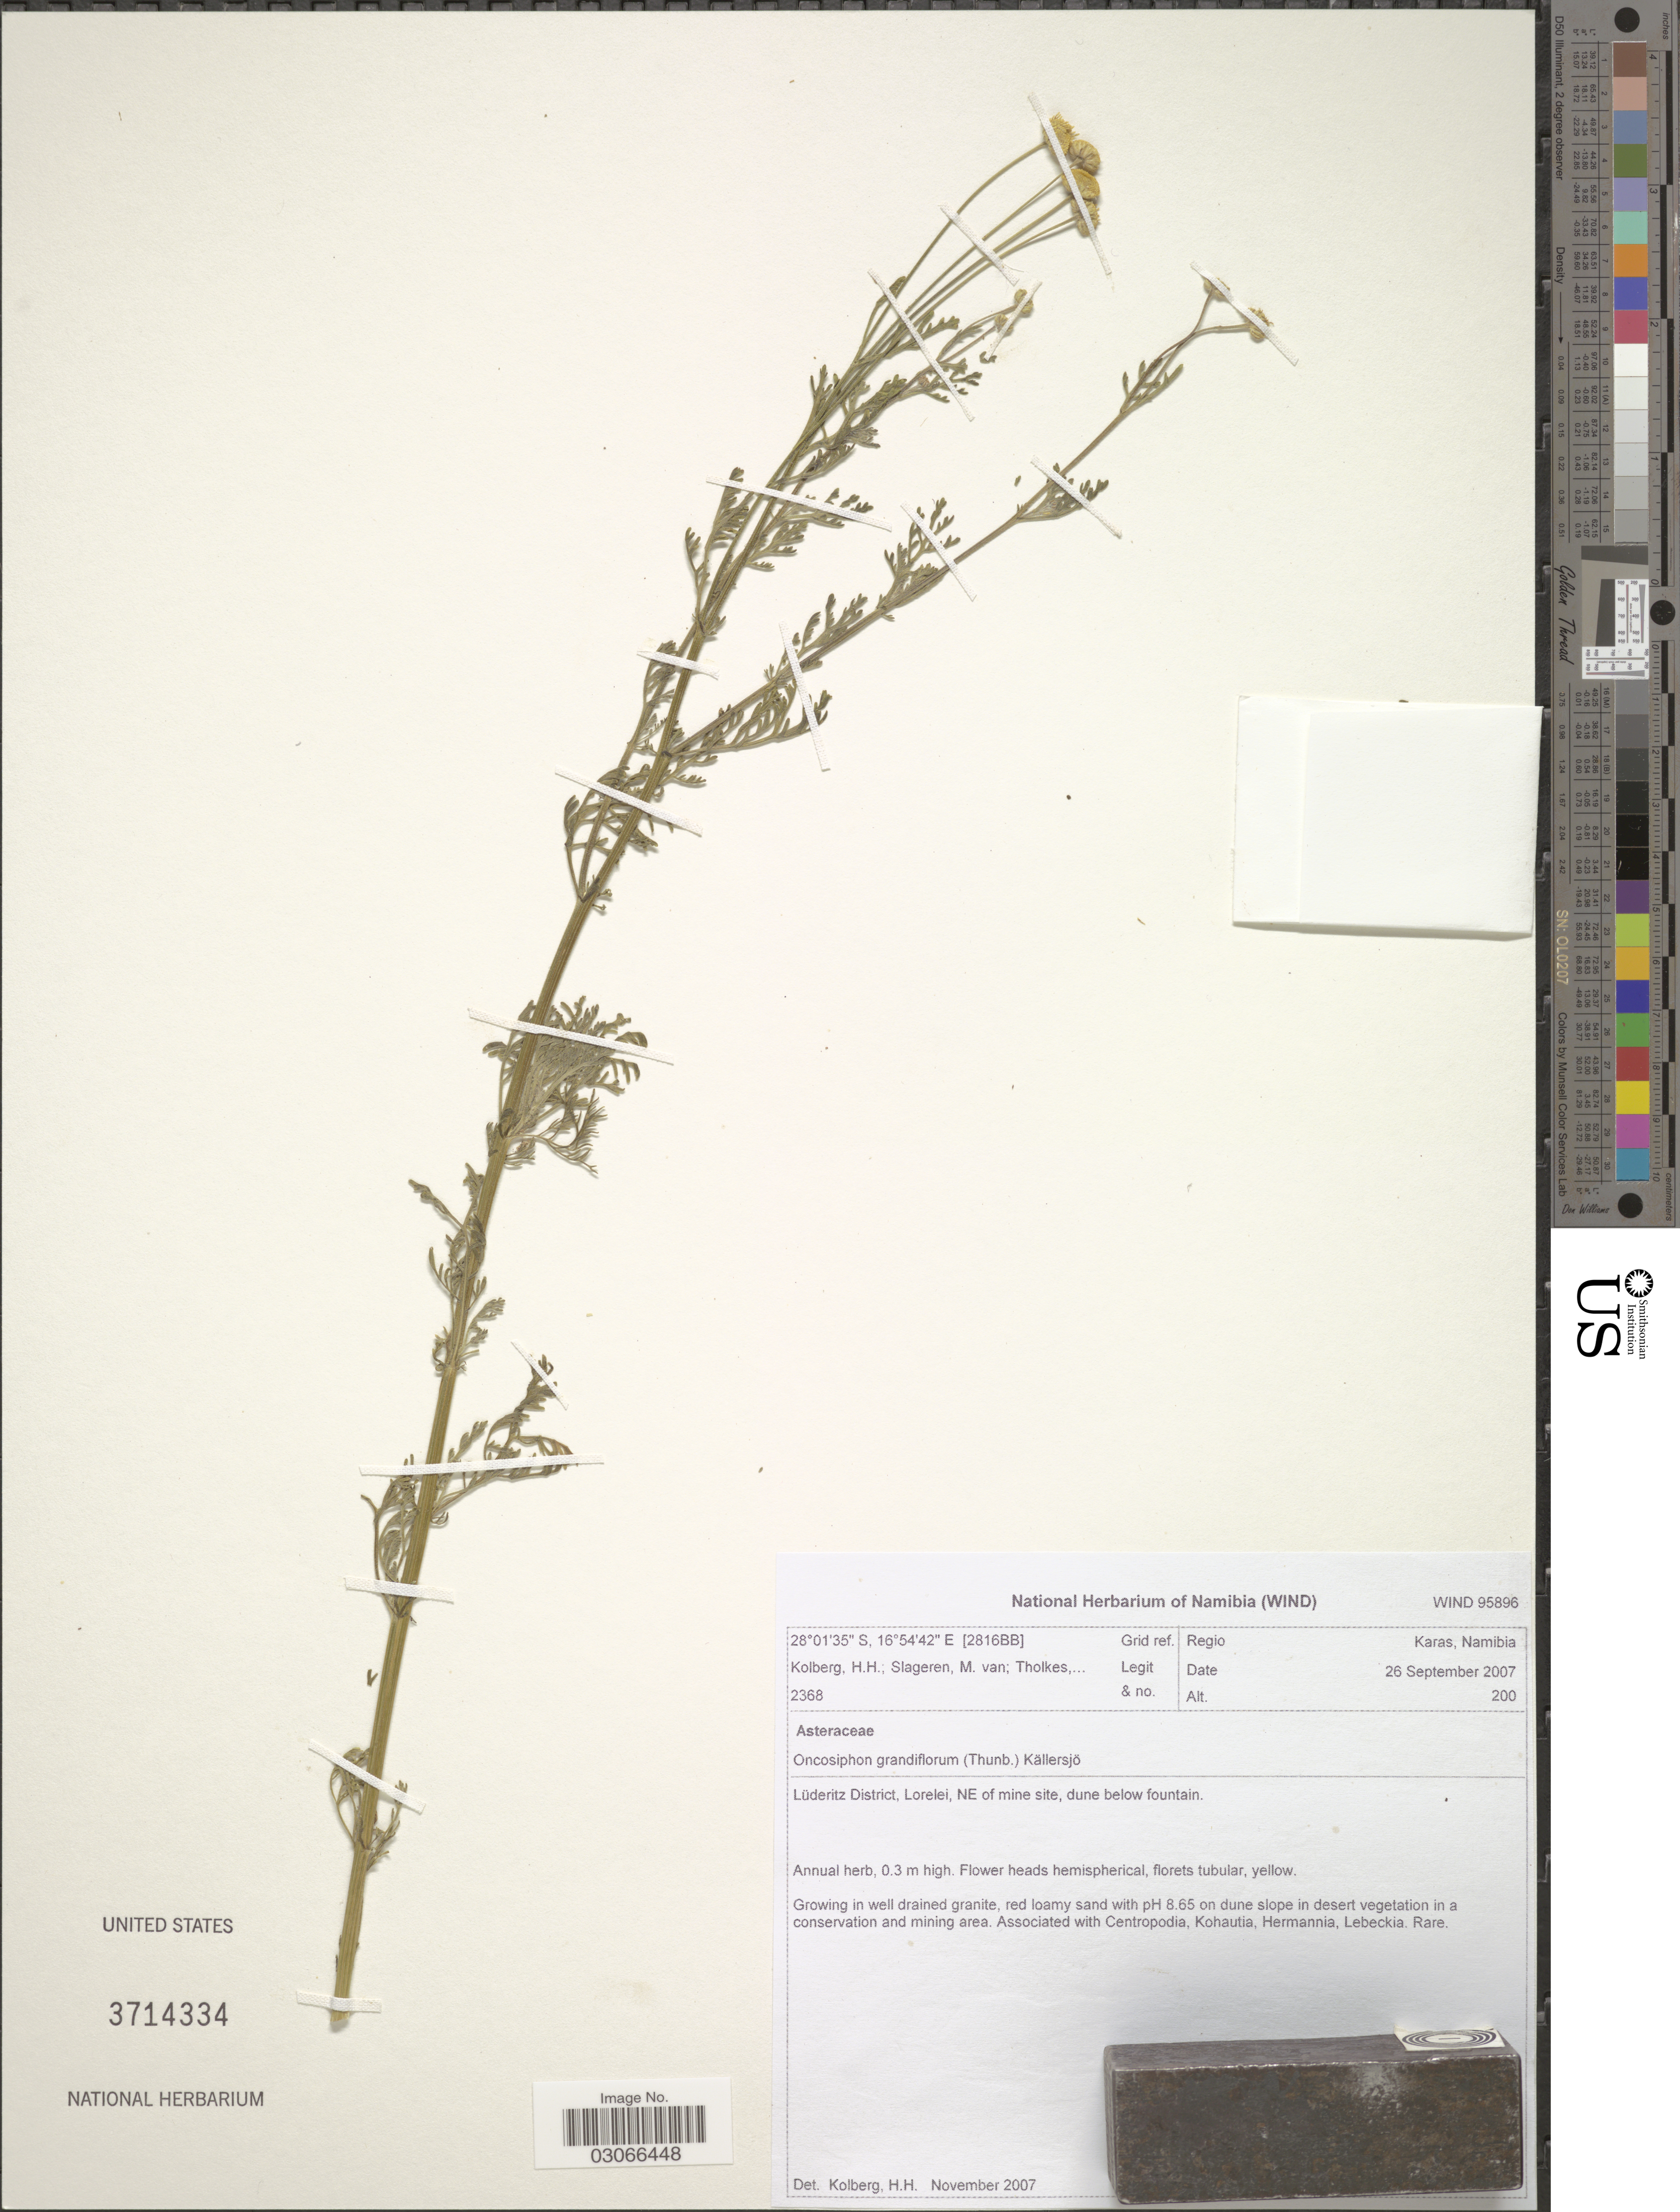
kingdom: Plantae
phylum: Tracheophyta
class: Magnoliopsida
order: Asterales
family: Asteraceae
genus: Oncosiphon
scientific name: Oncosiphon grandiflorum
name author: (Thunb.) Källersjö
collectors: H. H. Kolberg, M. Slageren & Tholkes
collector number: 2368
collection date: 2007-09-26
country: Namibia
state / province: Karas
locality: [2816BB] Grid ref. Regio Karas. Lüderitz District, Lorelei, NE of mine site, dune below fountain.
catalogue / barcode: US 3714334